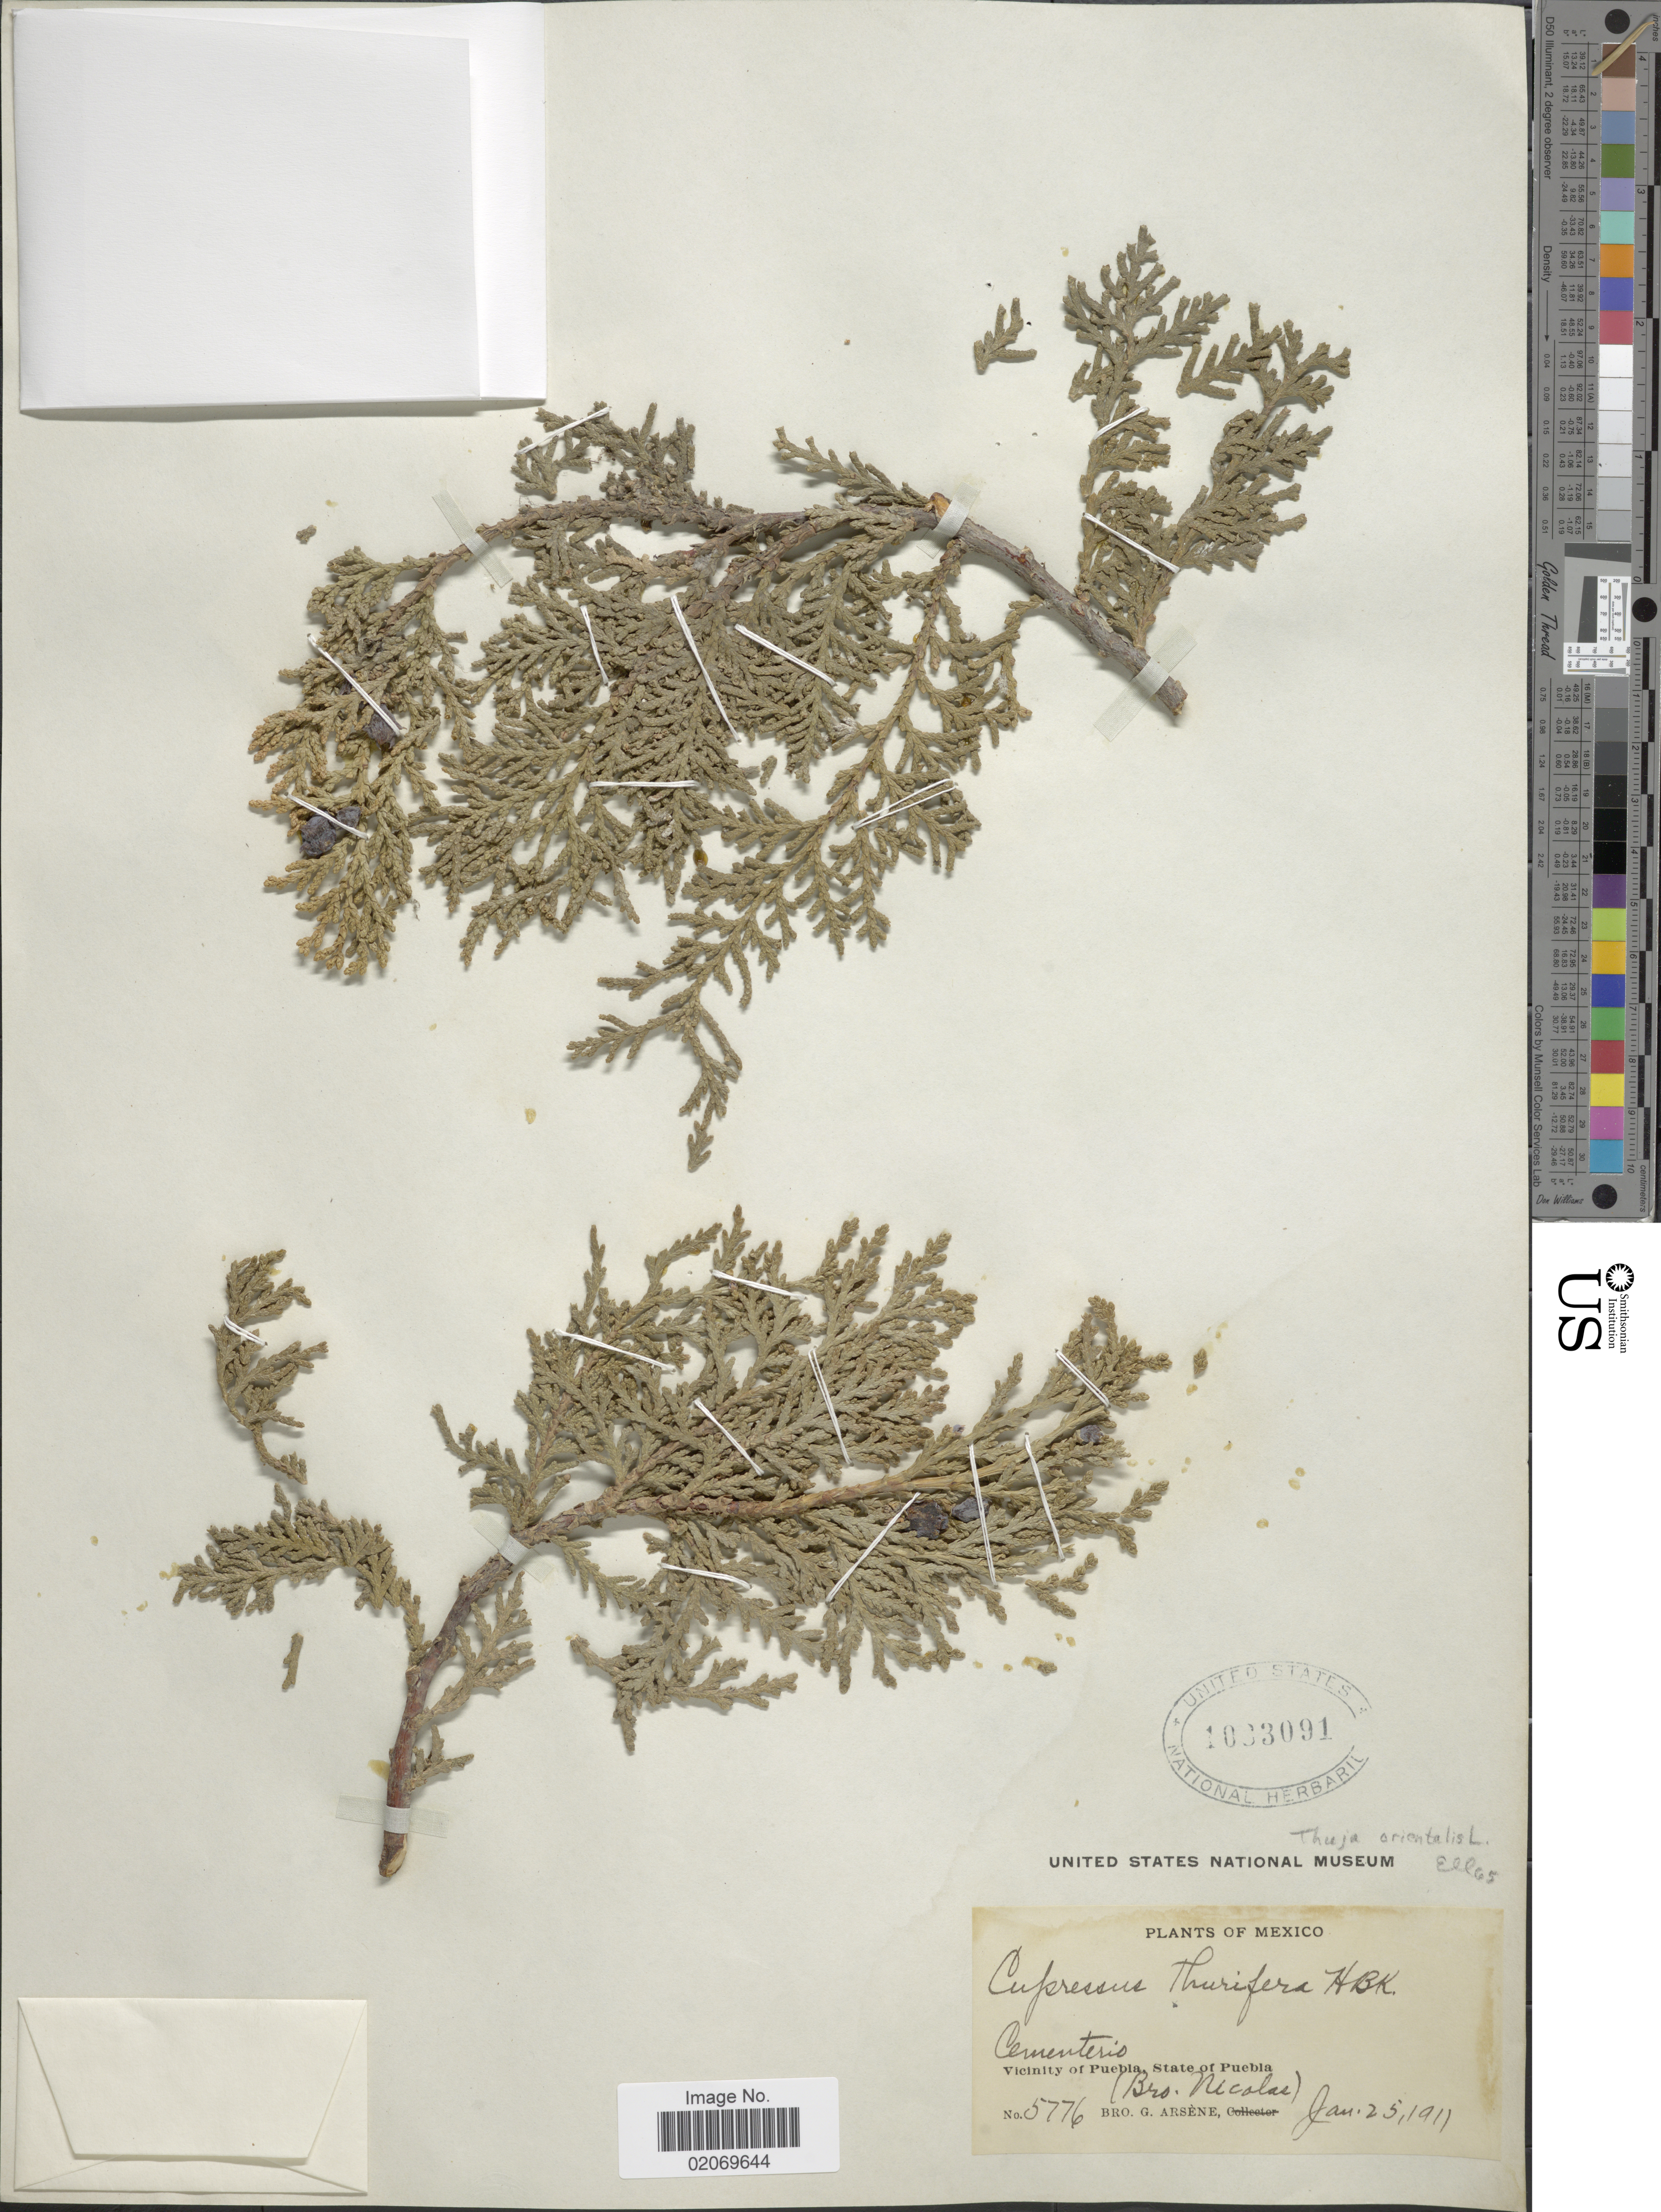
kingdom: Plantae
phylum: Tracheophyta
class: Pinopsida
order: Pinales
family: Cupressaceae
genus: Thuja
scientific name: Thuja orientalis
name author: L.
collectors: Bro. Nicolas & Bro. G. Arsène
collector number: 5776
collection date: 1911-01-25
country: Mexico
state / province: Puebla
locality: Cementerio, Vicinity of Puebla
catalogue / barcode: US 1033091